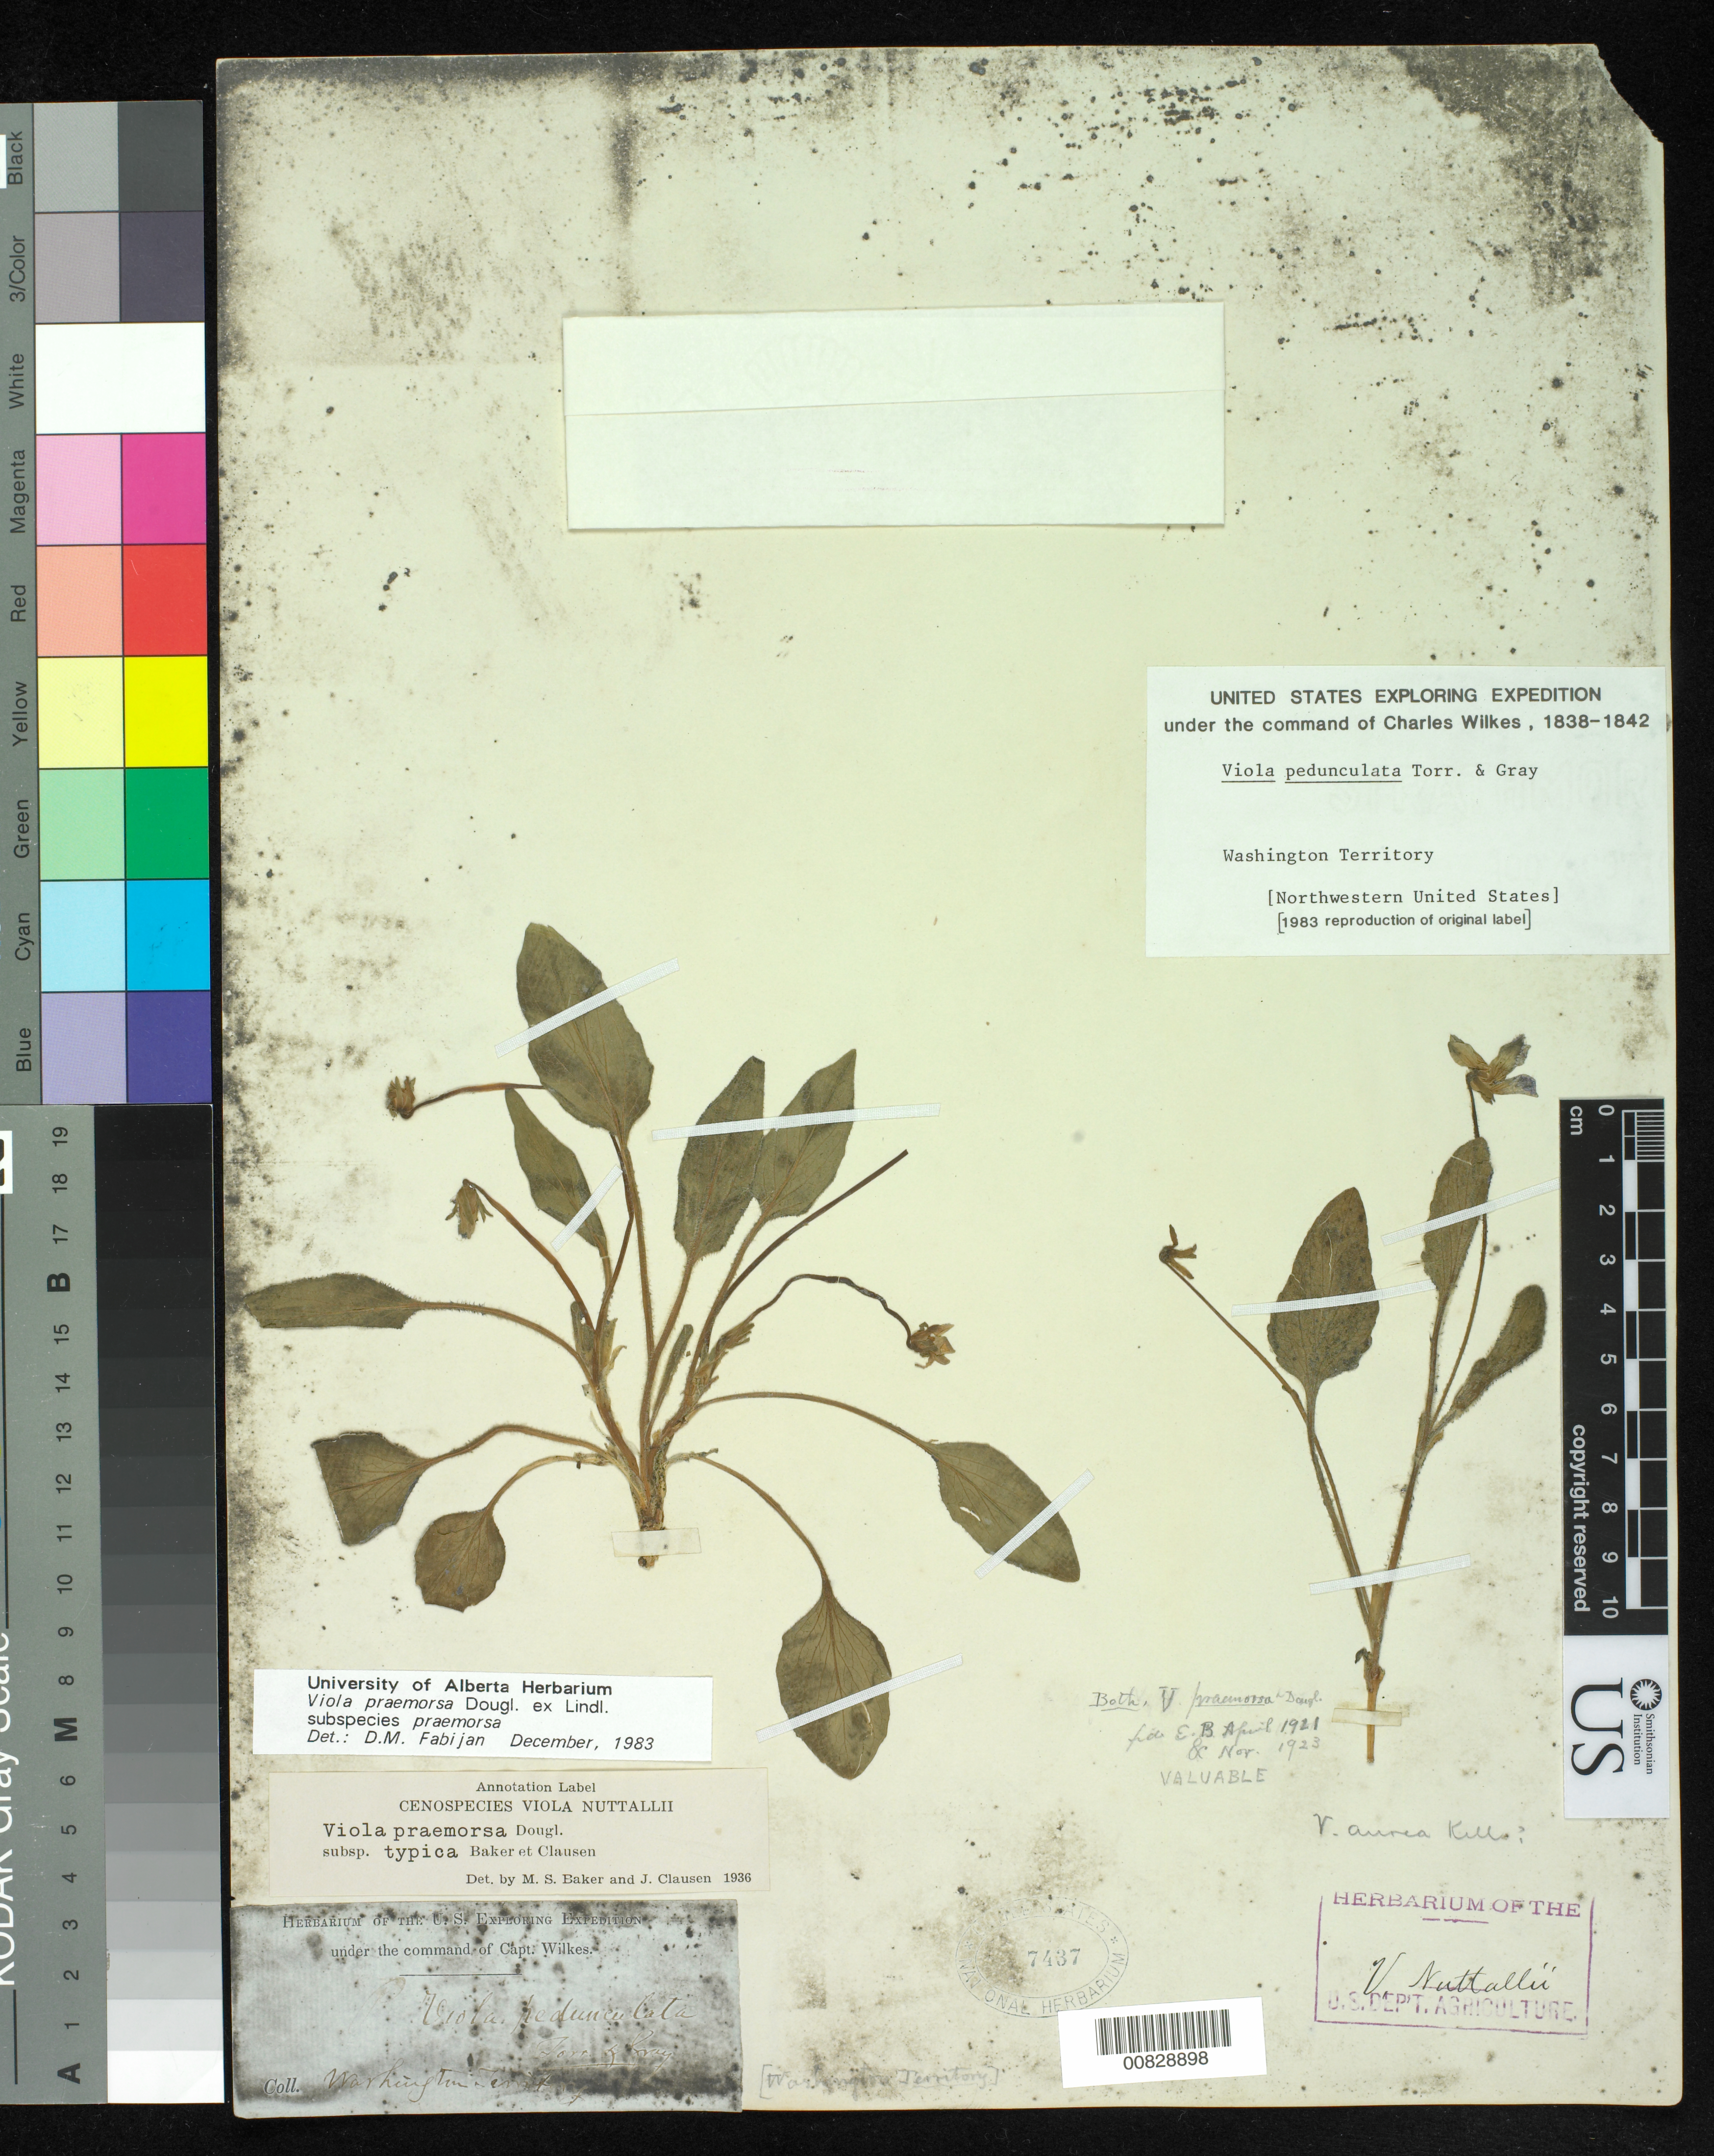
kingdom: Plantae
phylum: Tracheophyta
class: Magnoliopsida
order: Malpighiales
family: Violaceae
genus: Viola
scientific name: Viola praemorsa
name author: Douglas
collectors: Wilkes Explor. Exped.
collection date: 1838/1842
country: United States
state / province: Washington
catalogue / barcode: US 7437